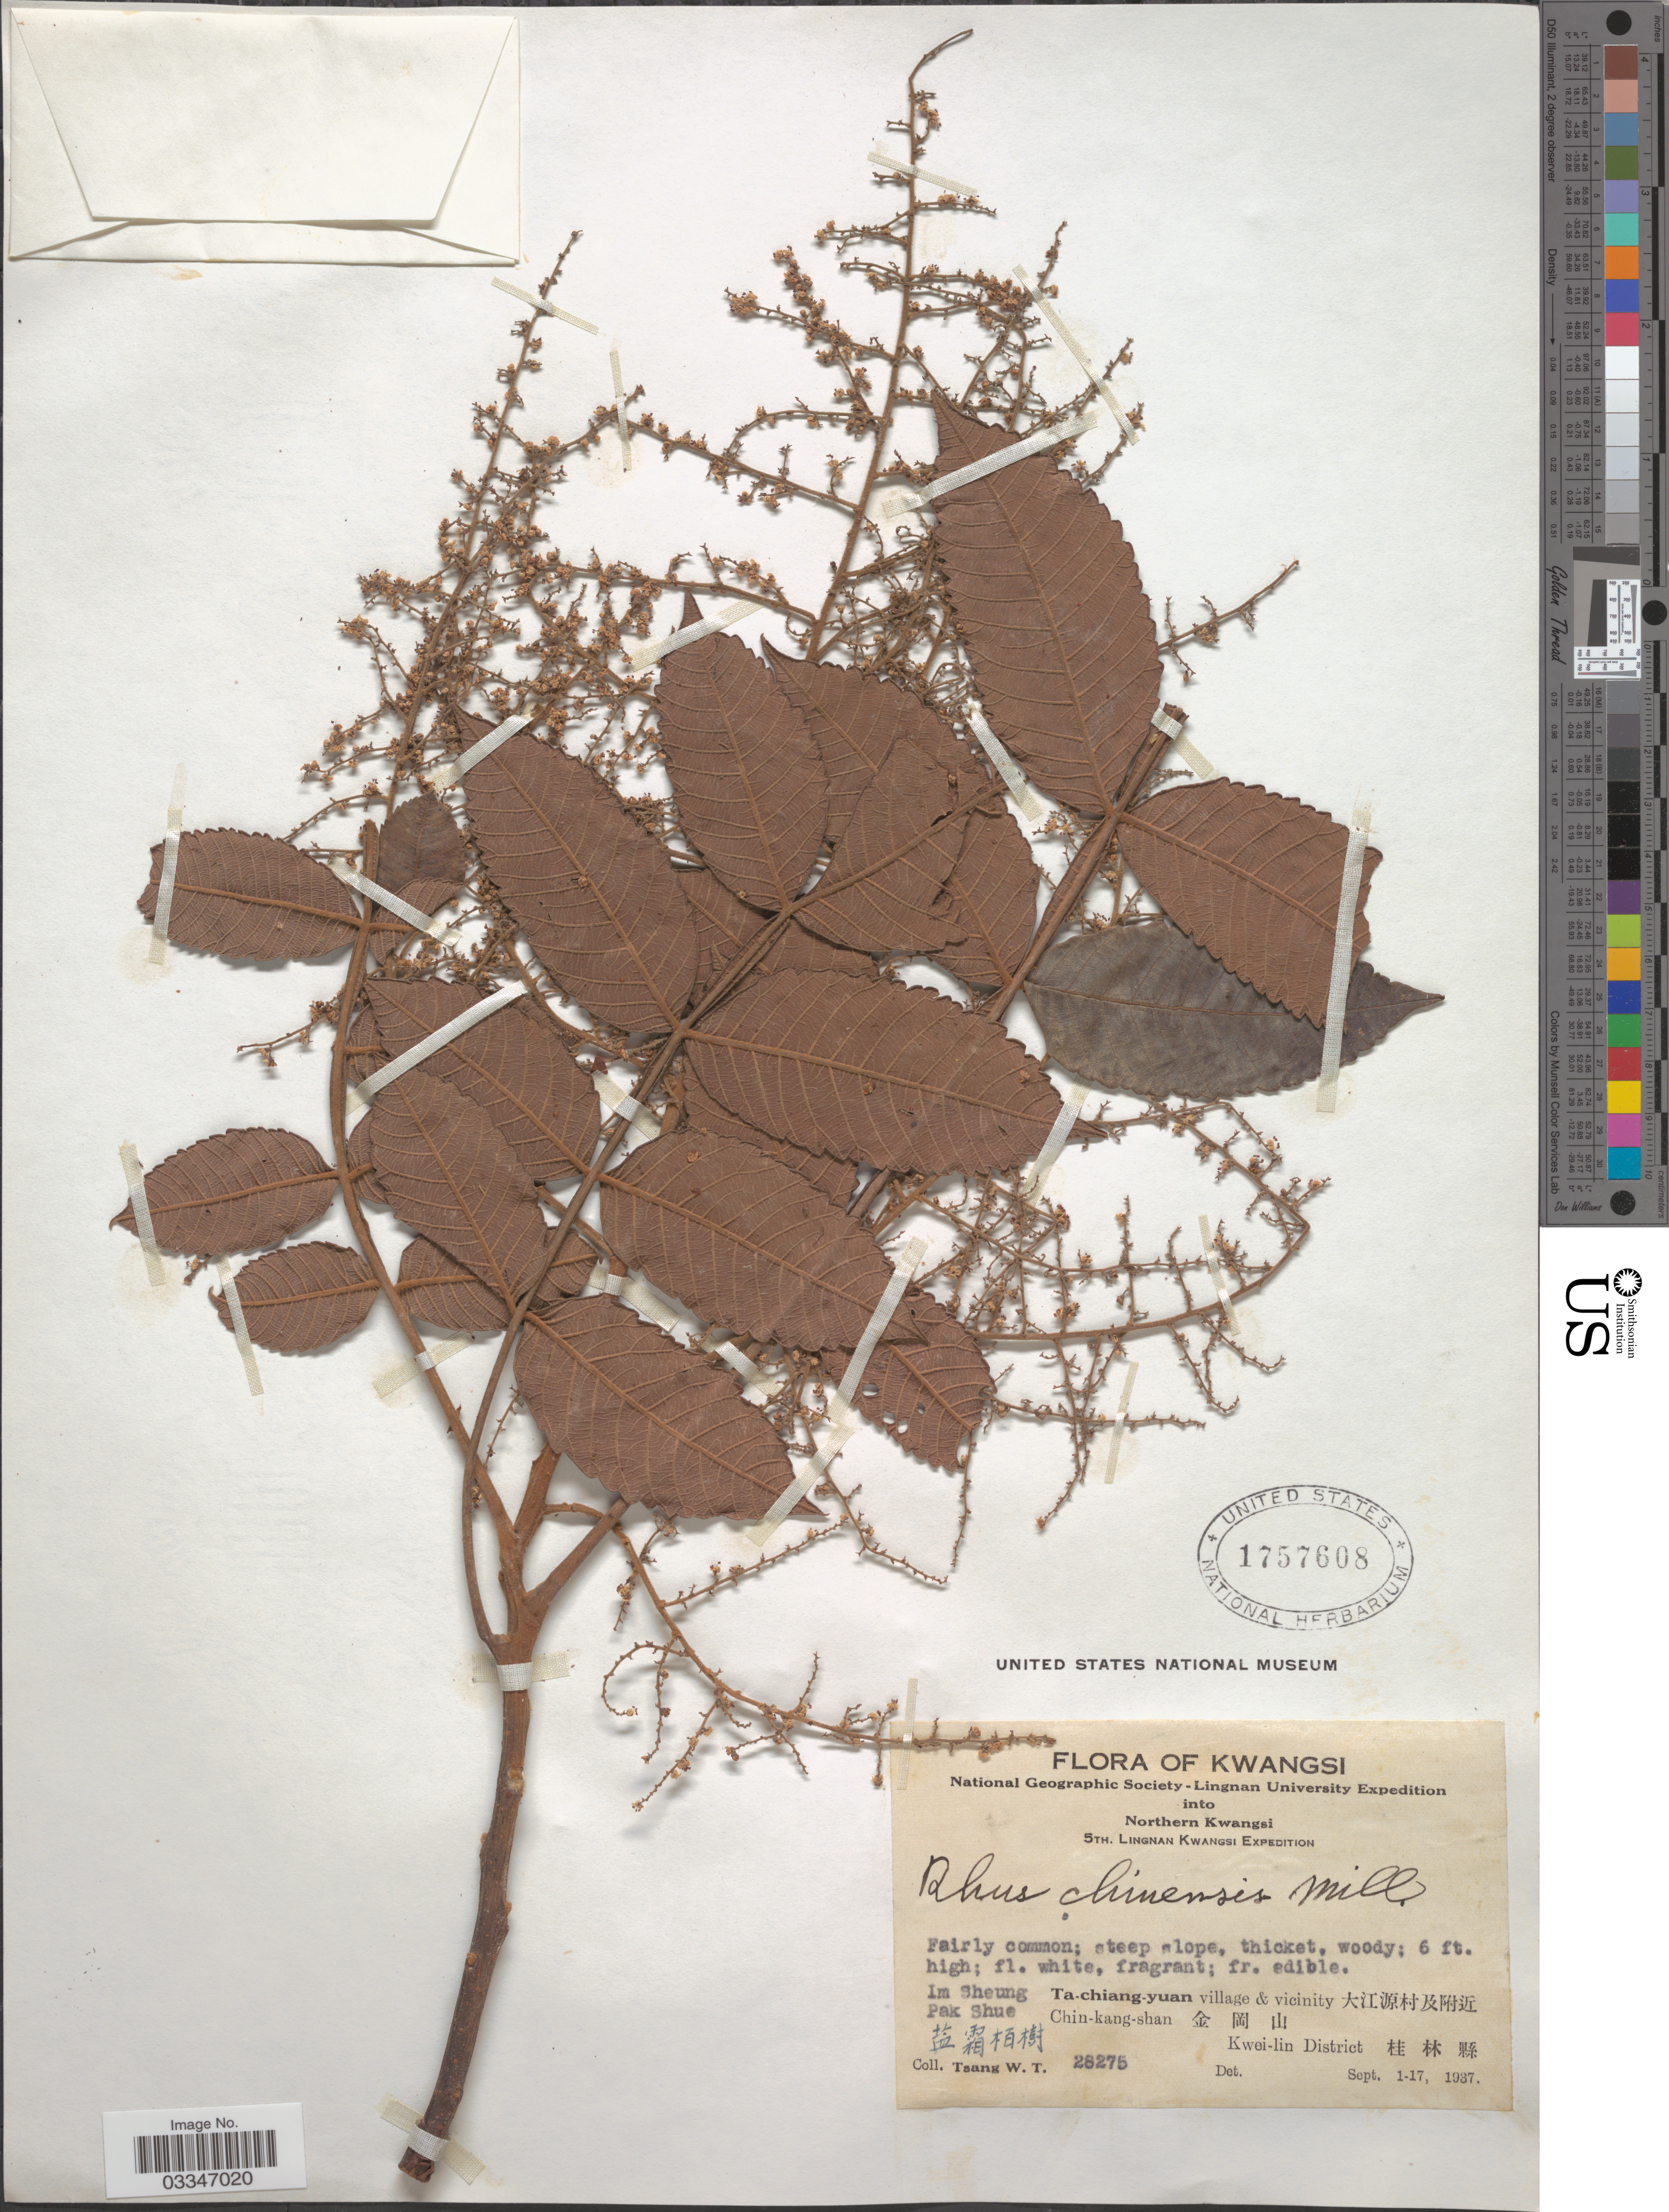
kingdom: Plantae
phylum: Tracheophyta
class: Magnoliopsida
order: Sapindales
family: Anacardiaceae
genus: Rhus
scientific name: Rhus chinensis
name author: Mill.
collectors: W. T. Tsang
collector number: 28275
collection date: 1937-09-01/1937-09-17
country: China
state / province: Guangxi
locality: Kwangsi, Northern Kwangsi. Im Sheung Pak Shue X, Ta-chiang-yuan village & vicinity X, Chin-kang-shan X, Kwei-lin District X.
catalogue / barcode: US 1757608